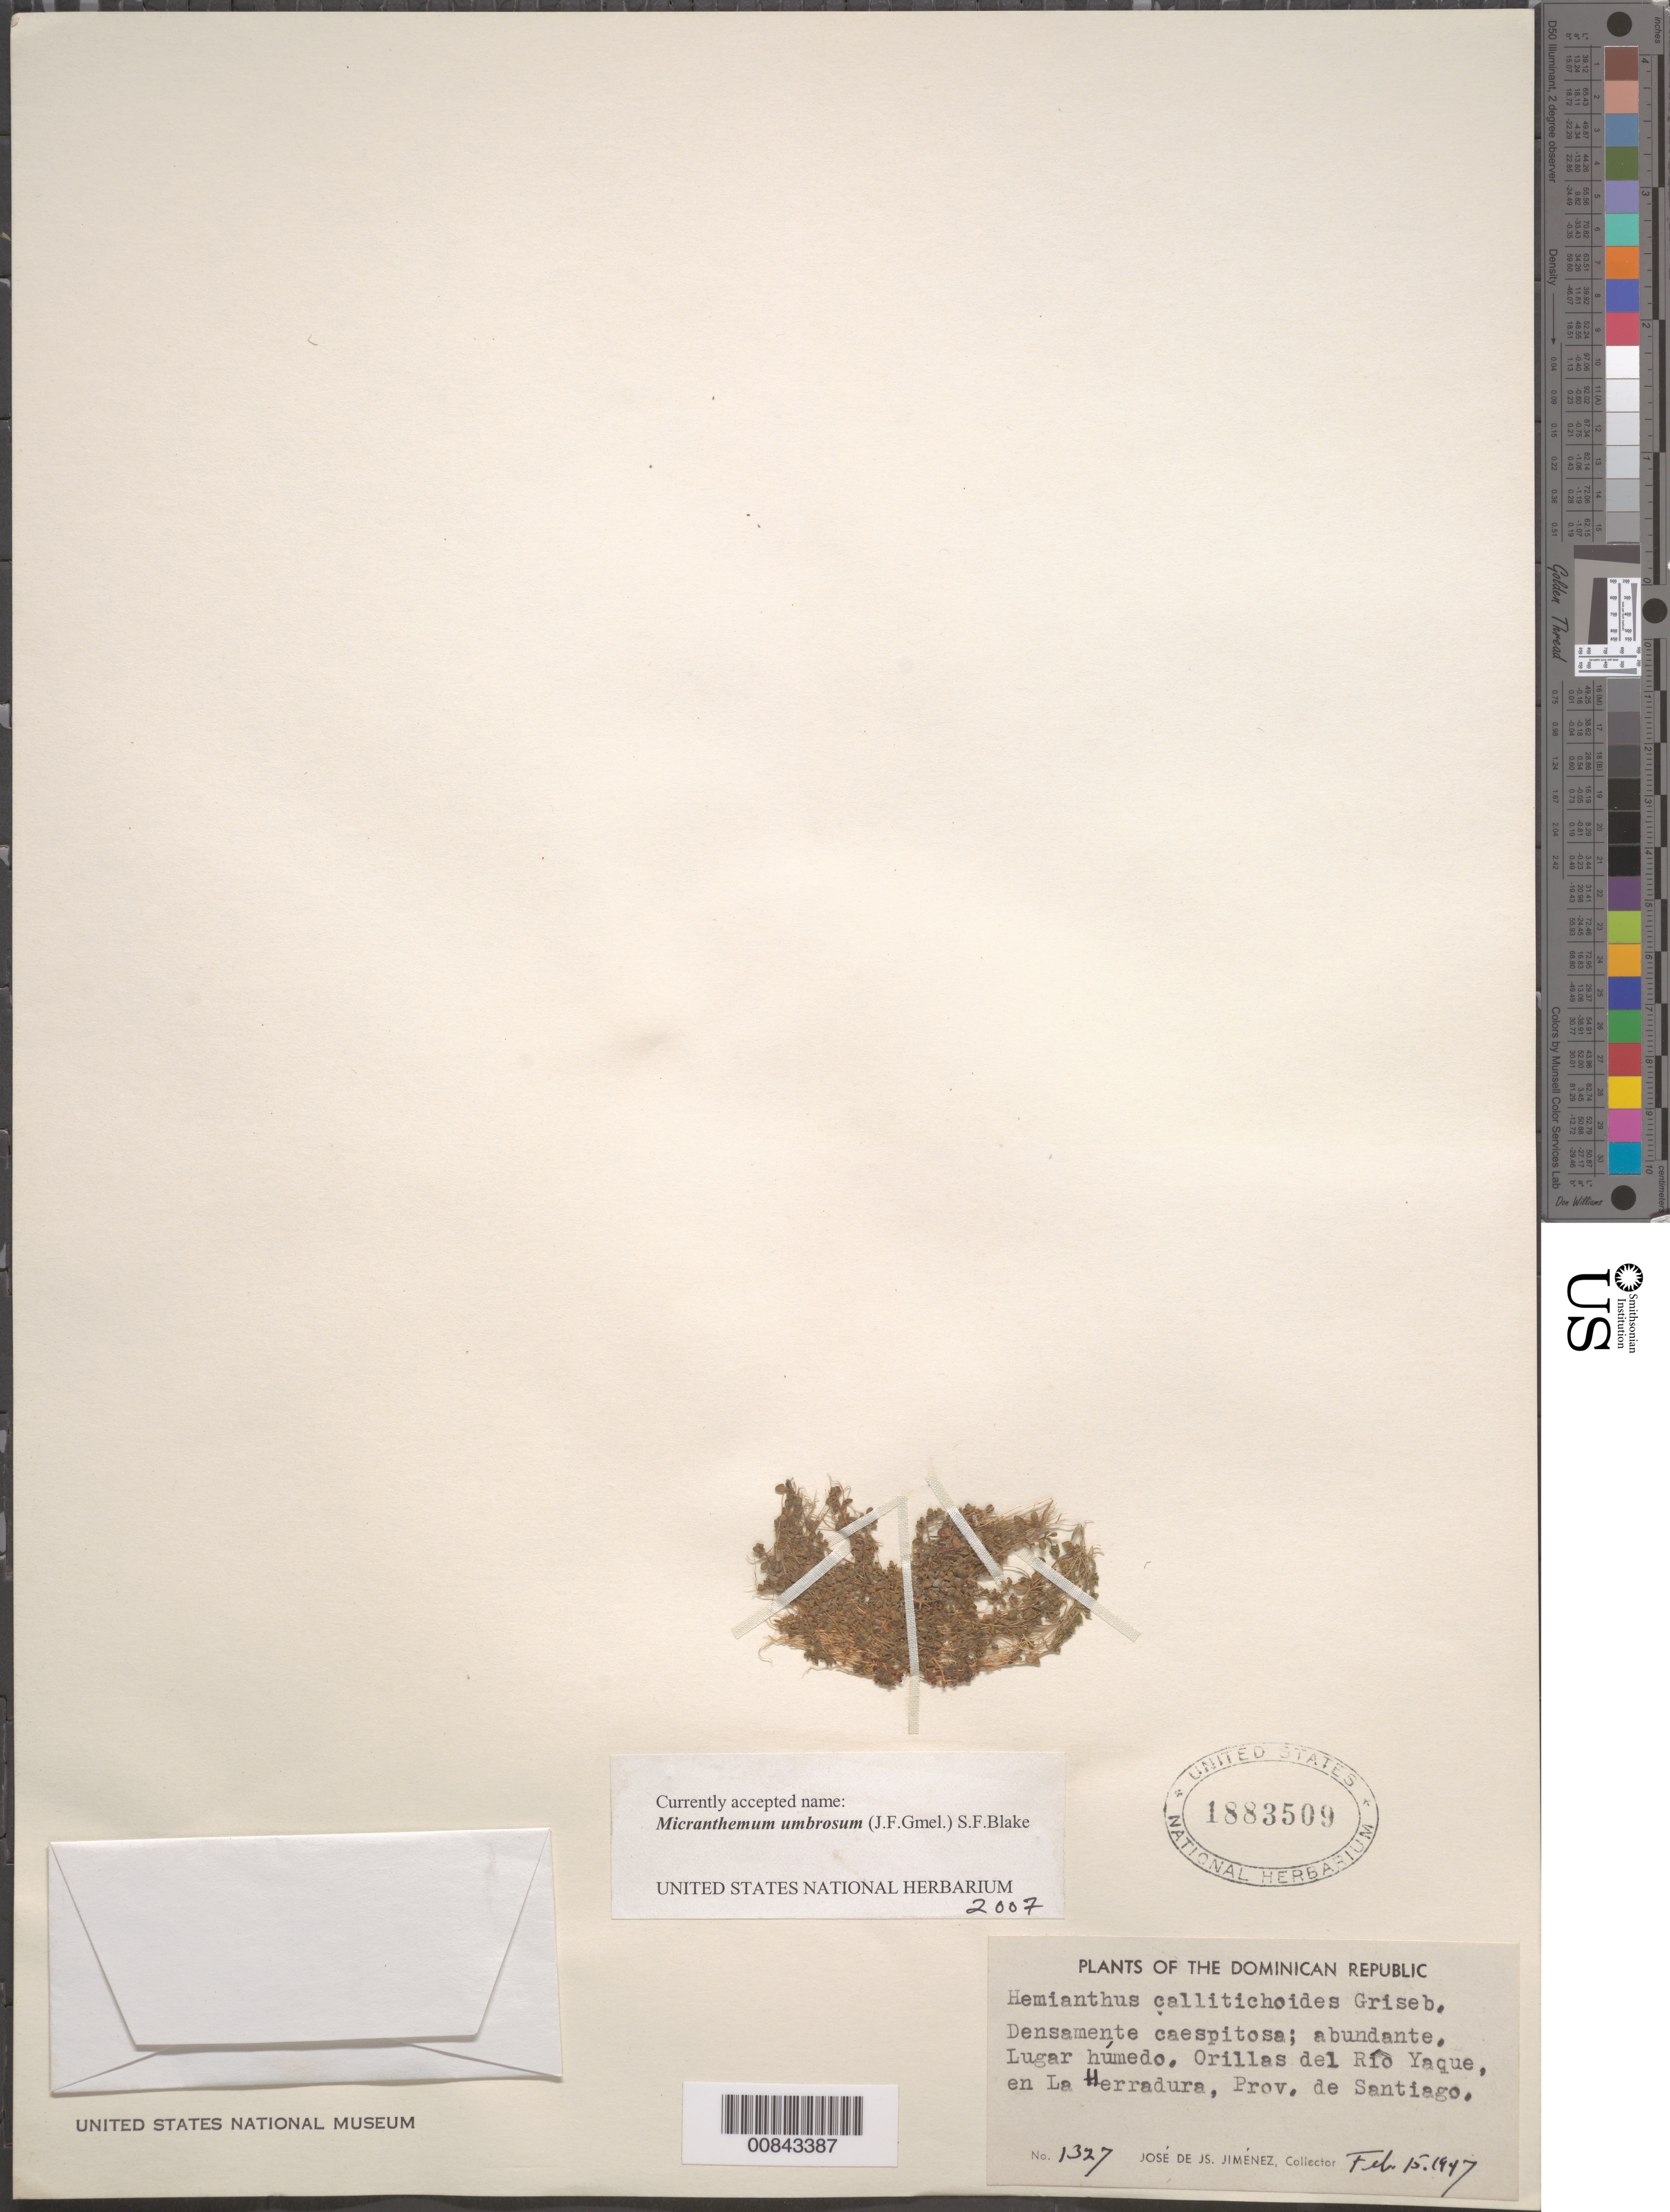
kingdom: Plantae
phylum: Tracheophyta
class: Magnoliopsida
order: Lamiales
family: Linderniaceae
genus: Micranthemum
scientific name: Micranthemum umbrosum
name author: (J.F. Gmel.) S.F. Blake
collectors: J. J. Jiménez Almonte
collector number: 1327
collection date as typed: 15 Feb 1947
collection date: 1947-02-15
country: Dominican Republic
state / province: Santiago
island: Hispaniola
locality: Orillas del Rio Yaque, en La Herradura.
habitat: Lugar humedo.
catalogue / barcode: US 1883509